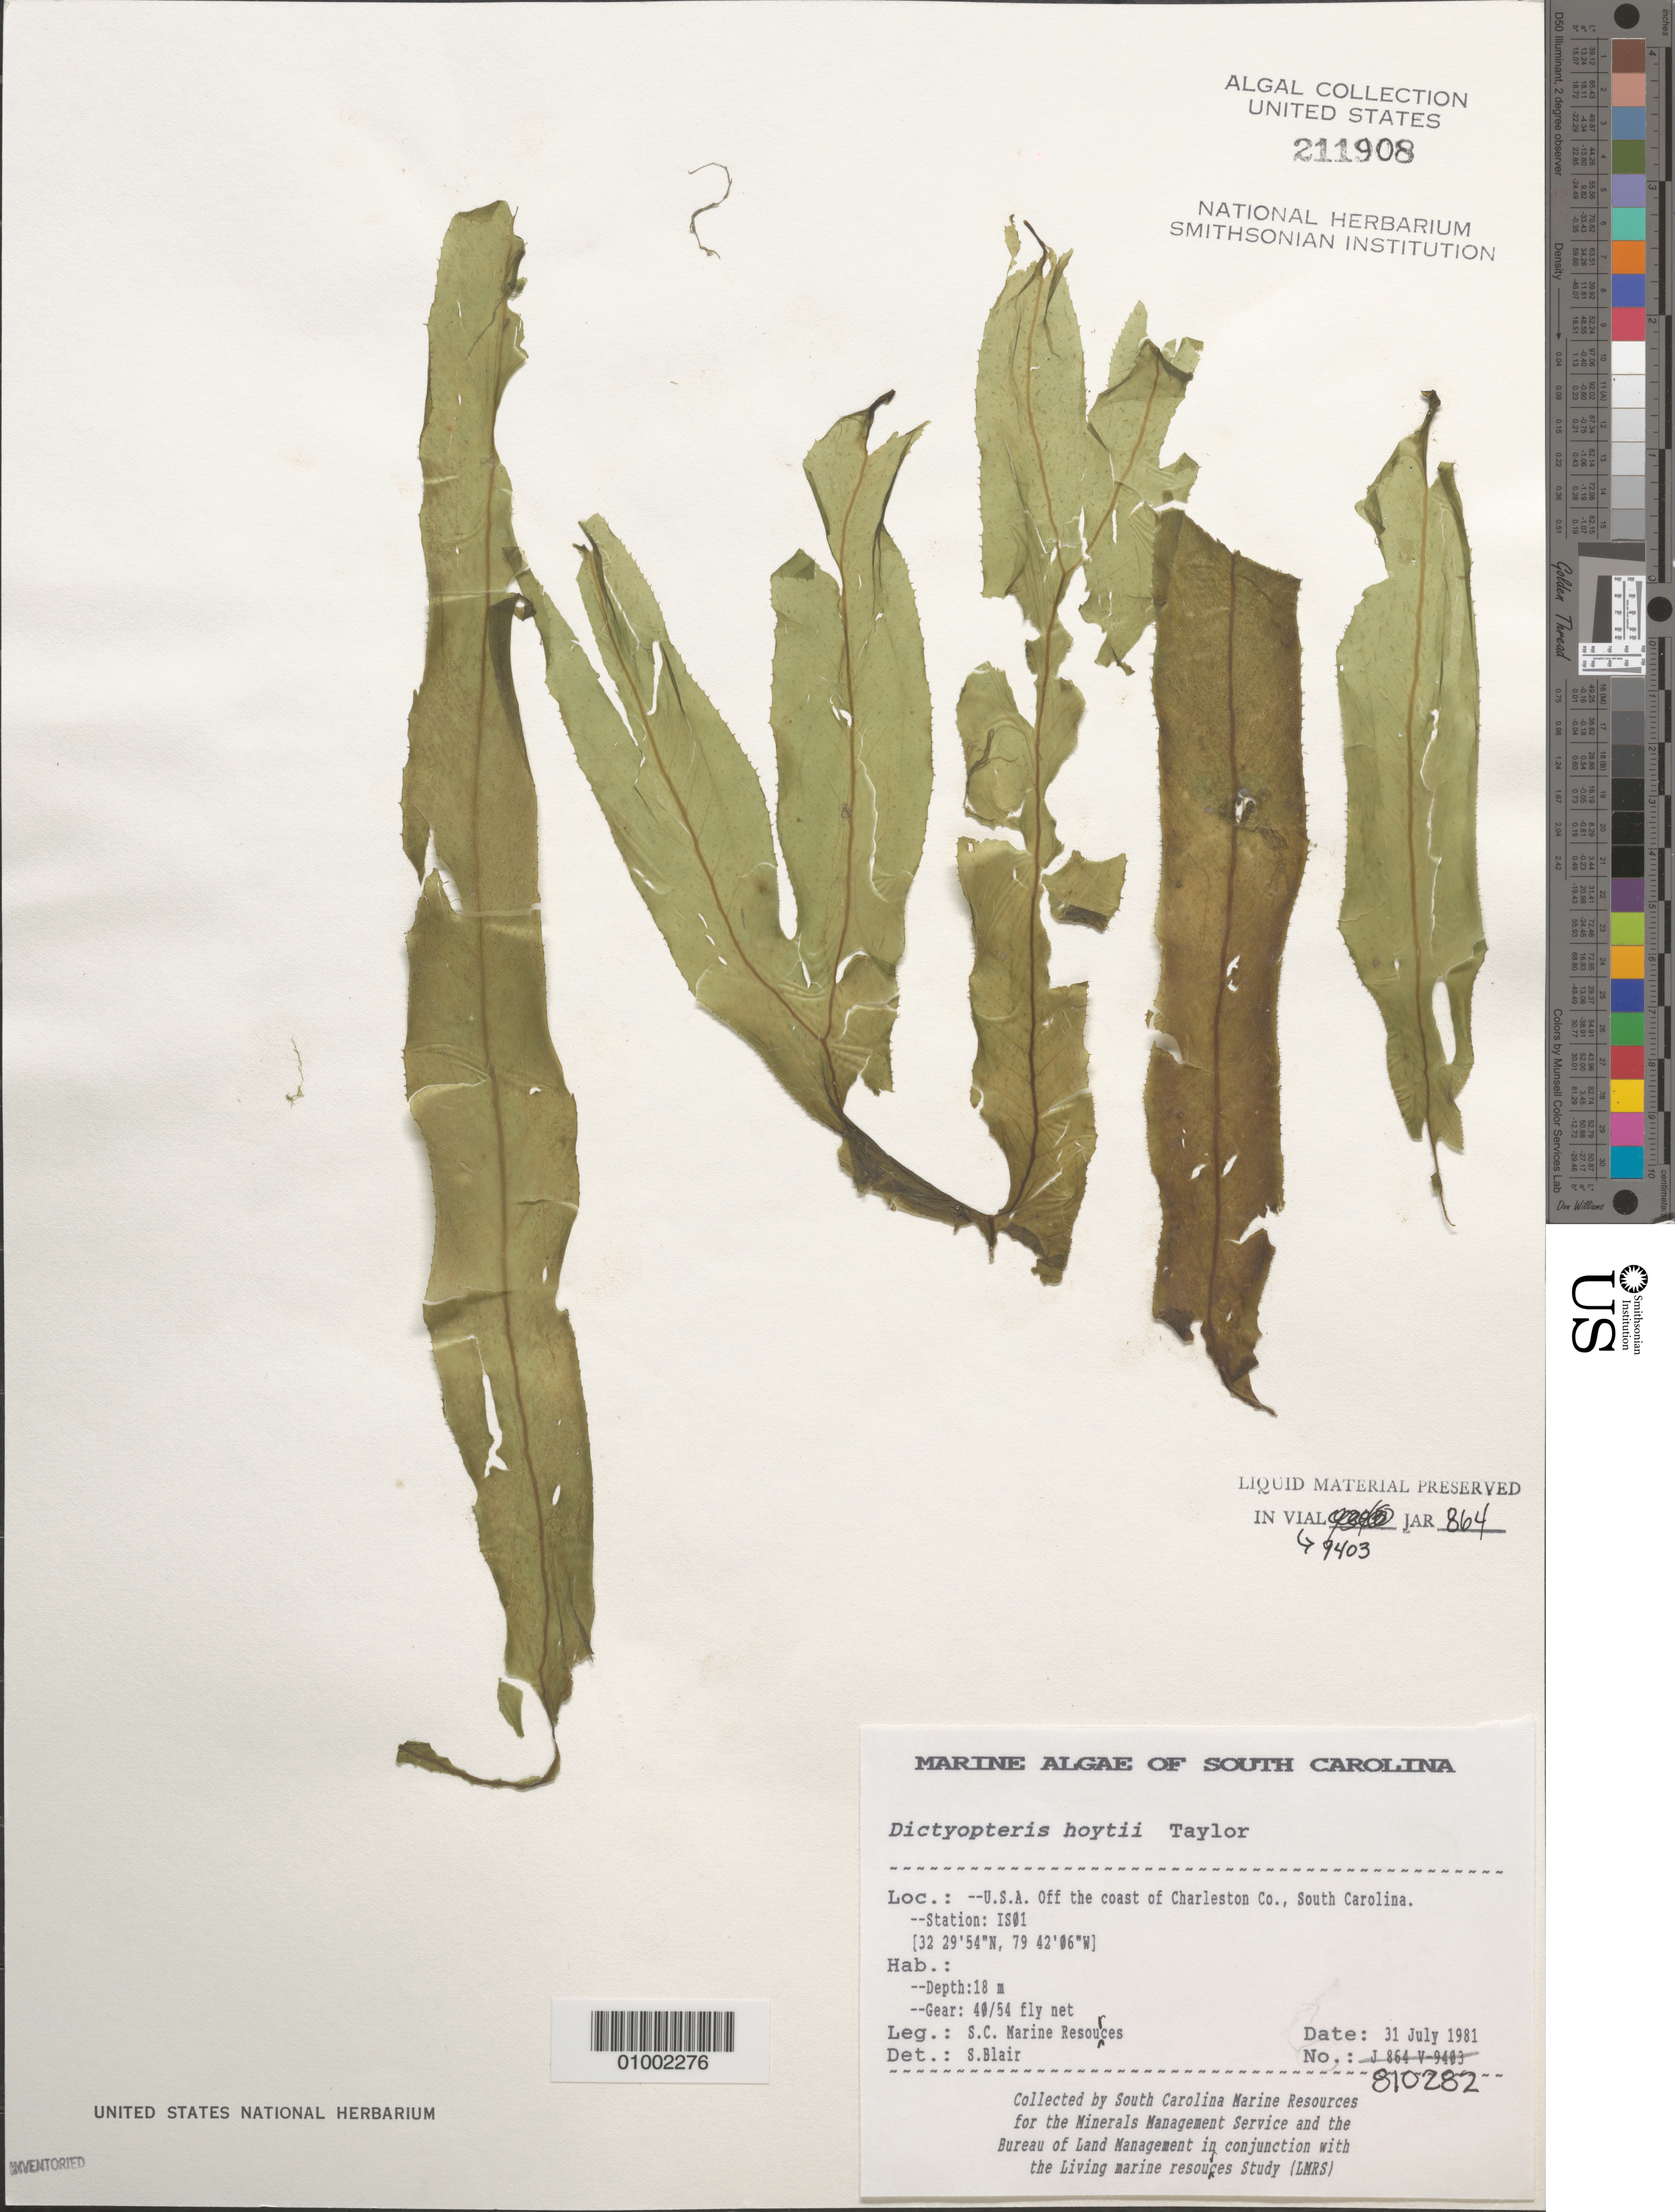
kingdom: Chromista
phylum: Ochrophyta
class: Phaeophyceae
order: Dictyotales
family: Dictyotaceae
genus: Dictyopteris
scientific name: Dictyopteris hoytii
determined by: Blair, S. M.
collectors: South Carolina Marine Resources for BLM/MMS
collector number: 810282 (Station IS01)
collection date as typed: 31 Jul 1981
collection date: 1981-07-31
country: United States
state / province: South Carolina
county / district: Charleston County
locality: Off coast of Charleston County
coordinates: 32 29'54"N, 79 42'06"W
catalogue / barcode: US 211908